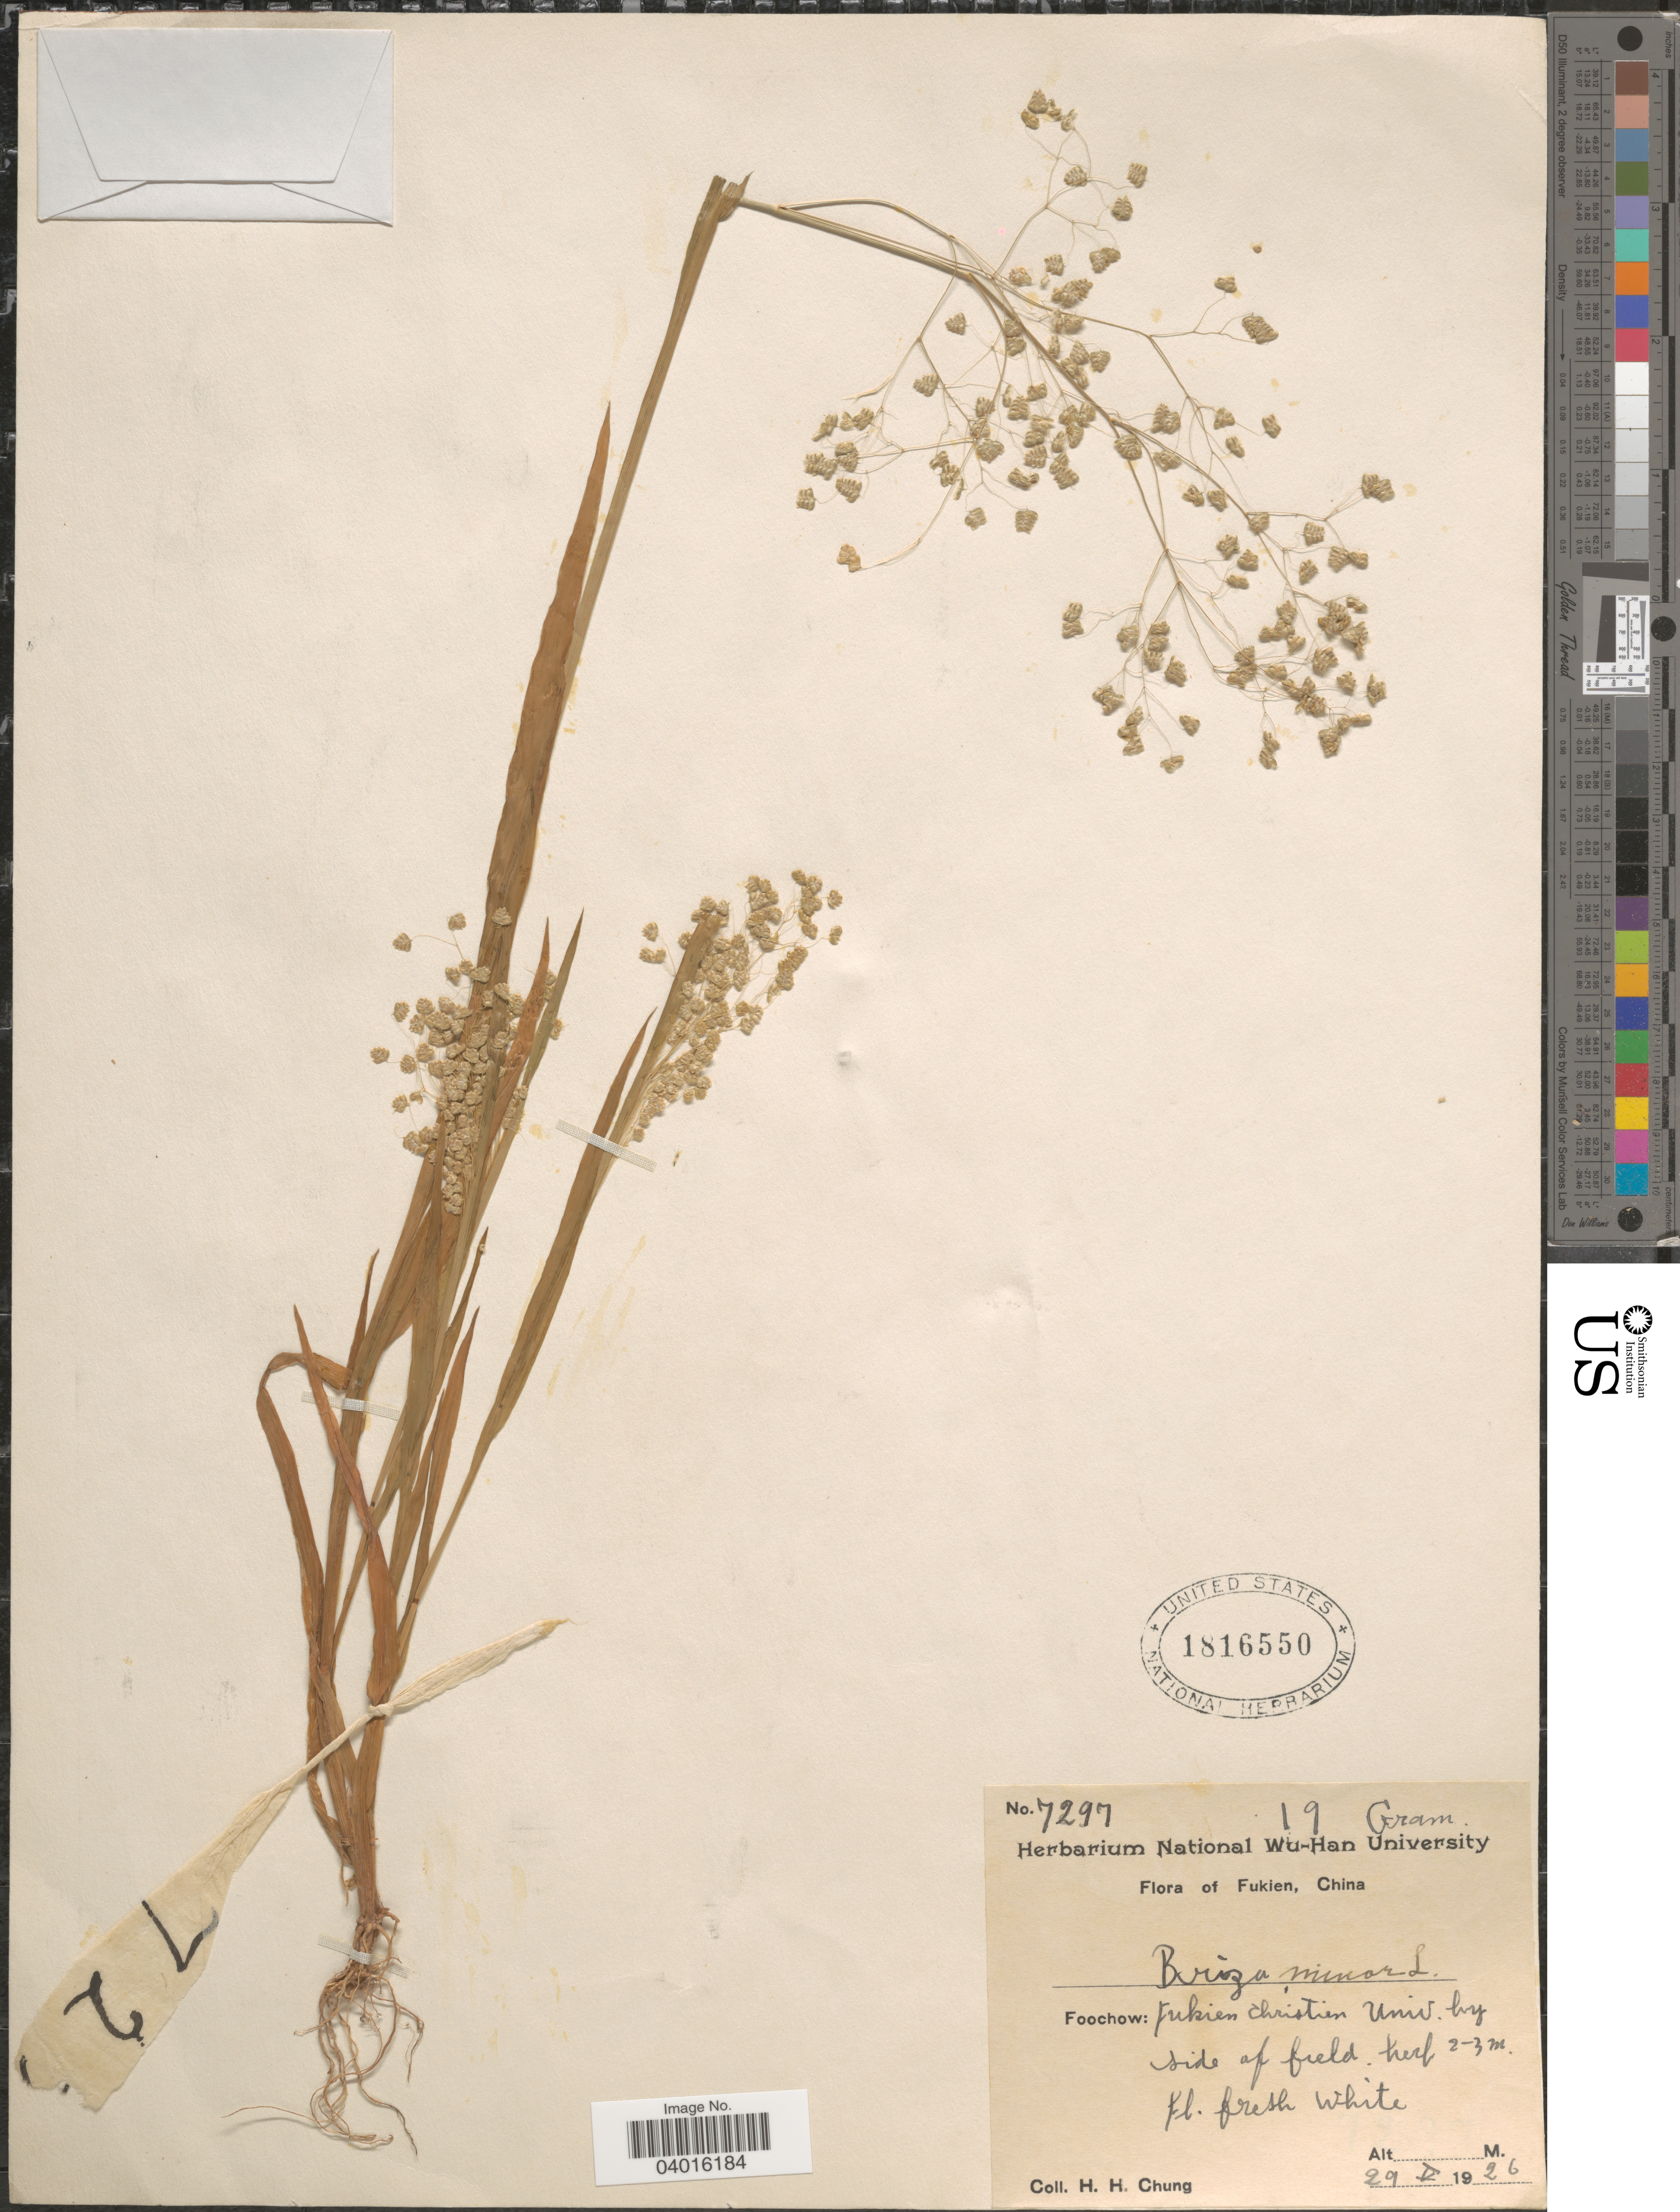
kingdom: Plantae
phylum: Tracheophyta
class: Liliopsida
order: Poales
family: Poaceae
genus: Briza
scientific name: Briza minor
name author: L.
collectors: H. Chung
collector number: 7297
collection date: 1926-05-29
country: China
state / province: Fujian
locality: Fukien. Foochow: Fukien Christian Univ. by side of field.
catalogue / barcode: US 1816550